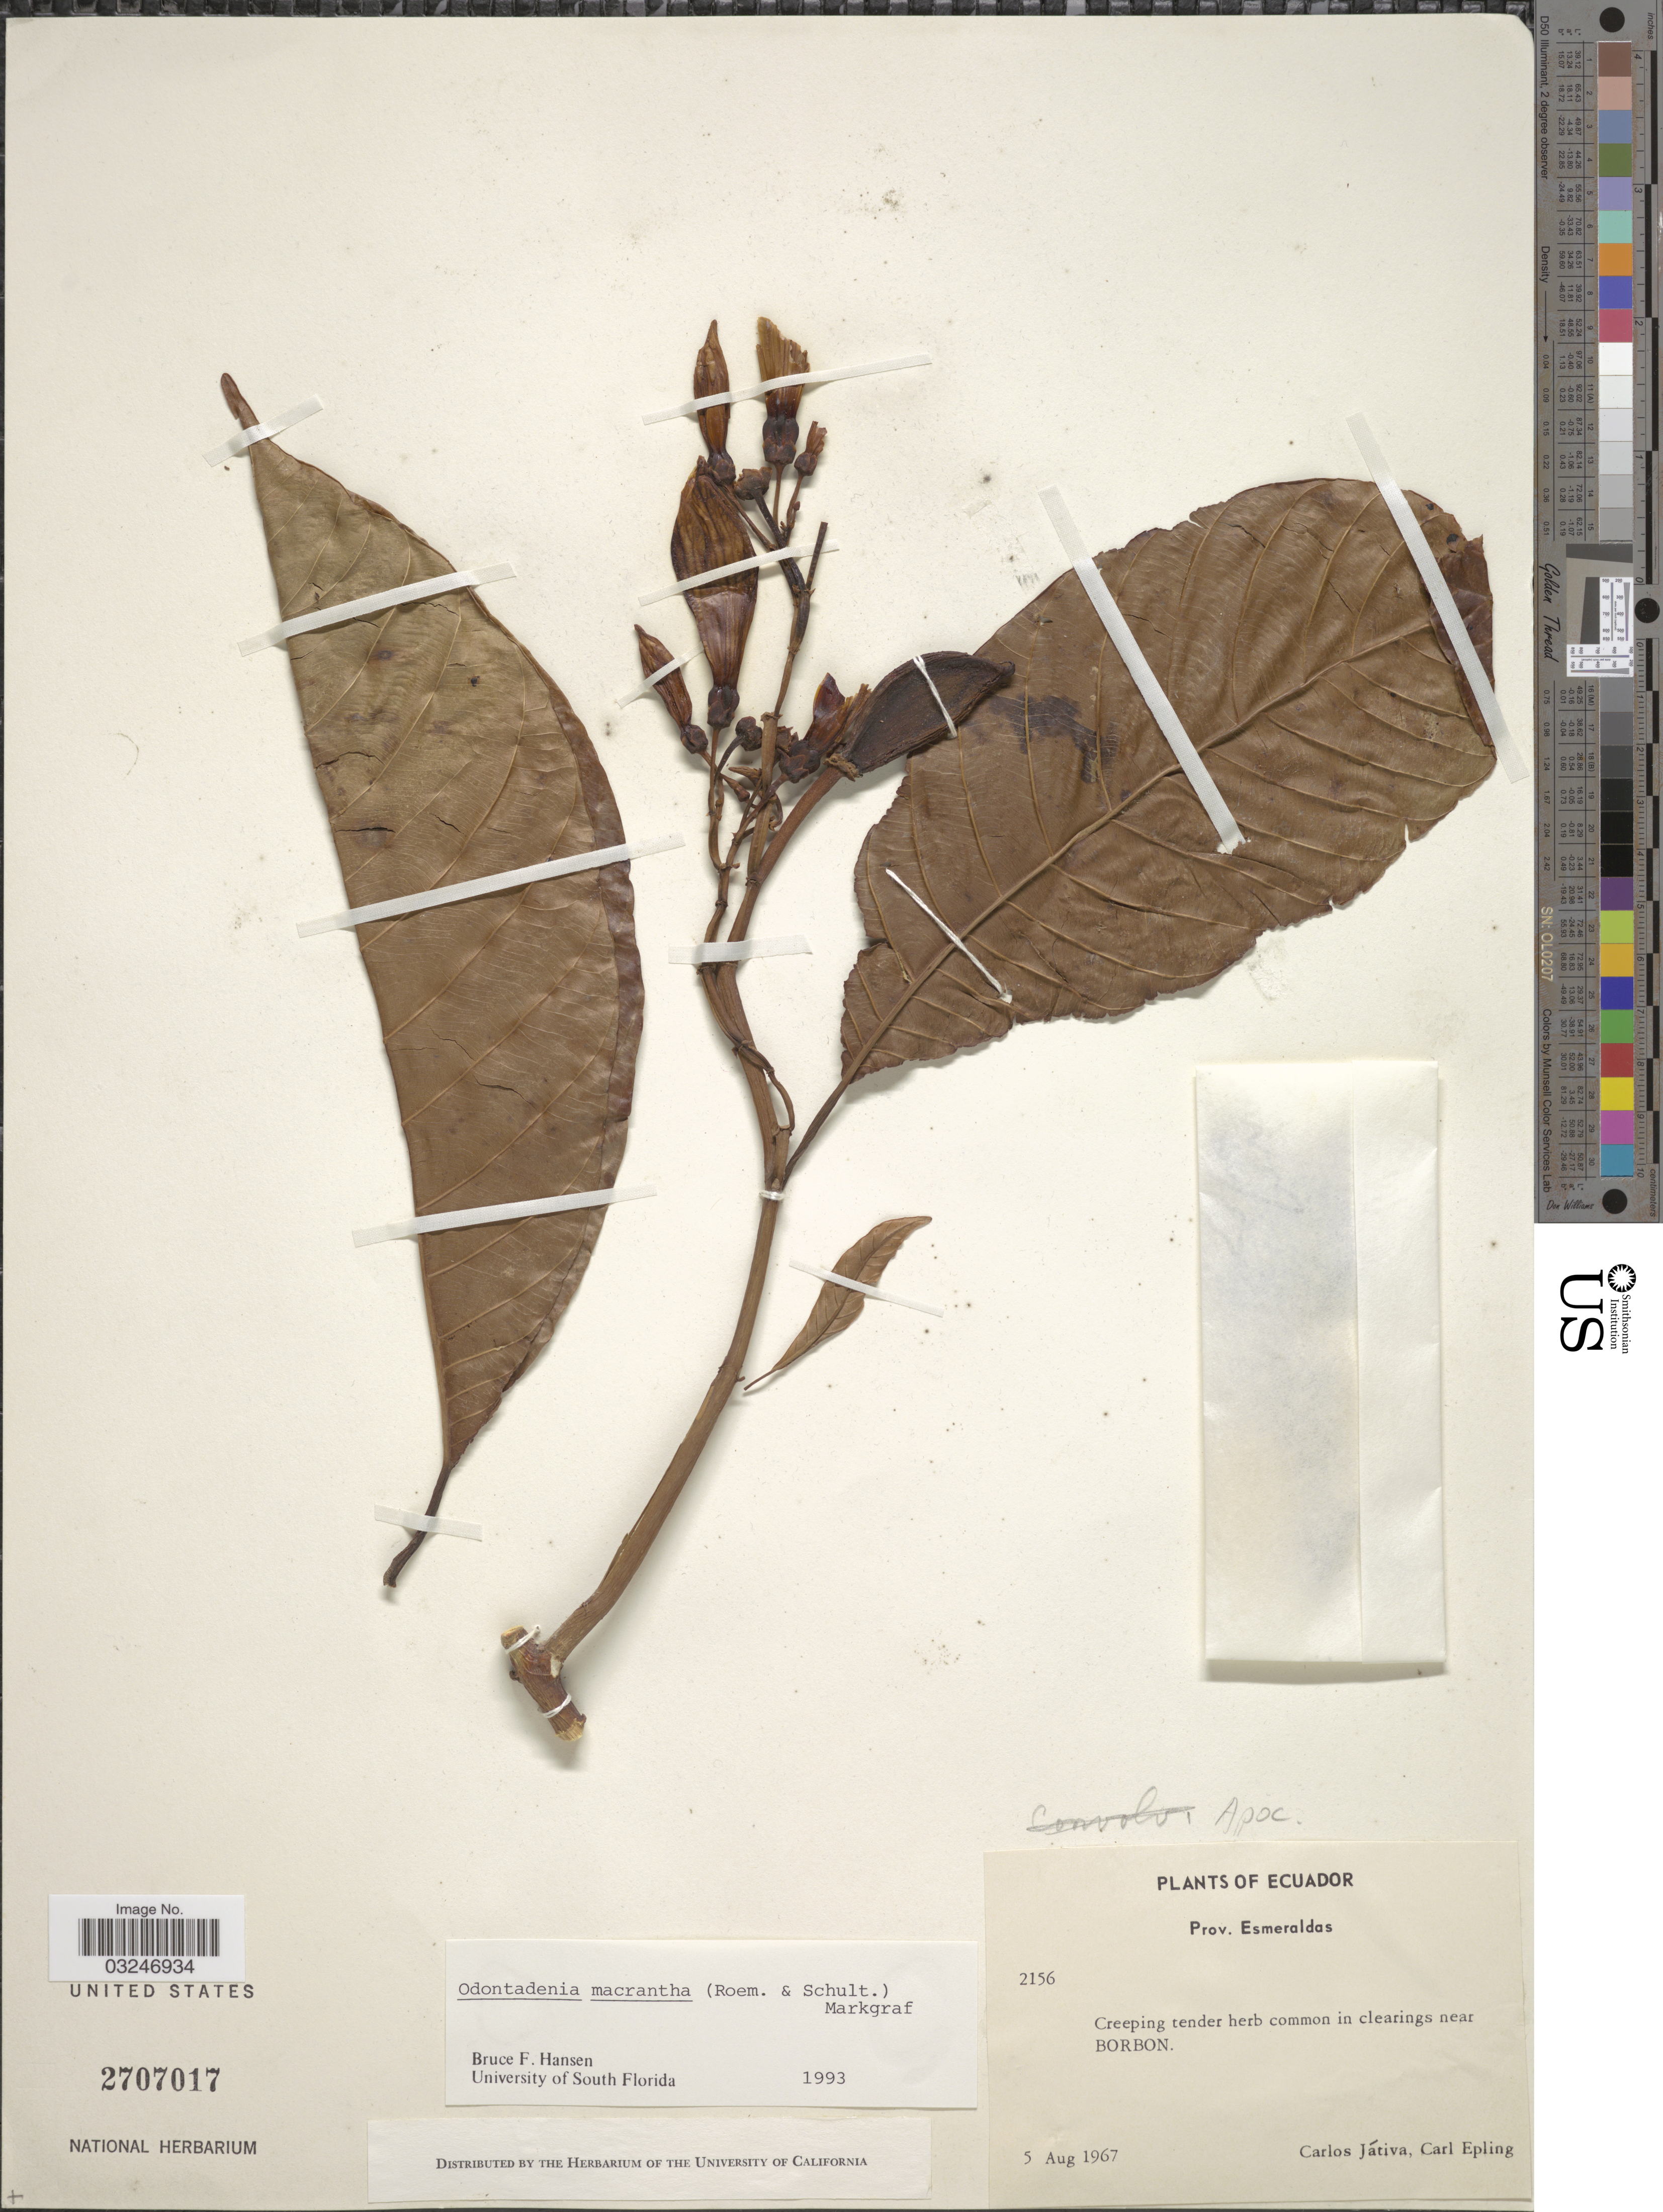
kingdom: Plantae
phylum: Tracheophyta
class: Magnoliopsida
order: Gentianales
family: Apocynaceae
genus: Odontadenia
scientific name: Odontadenia macrantha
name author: (Roem. & Schult.) Markgr.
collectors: C. D. Játiva & C. C. Epling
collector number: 2156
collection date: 1967-08-05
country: Ecuador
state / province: Esmeraldas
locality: Near Borbon.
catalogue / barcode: US 2707017